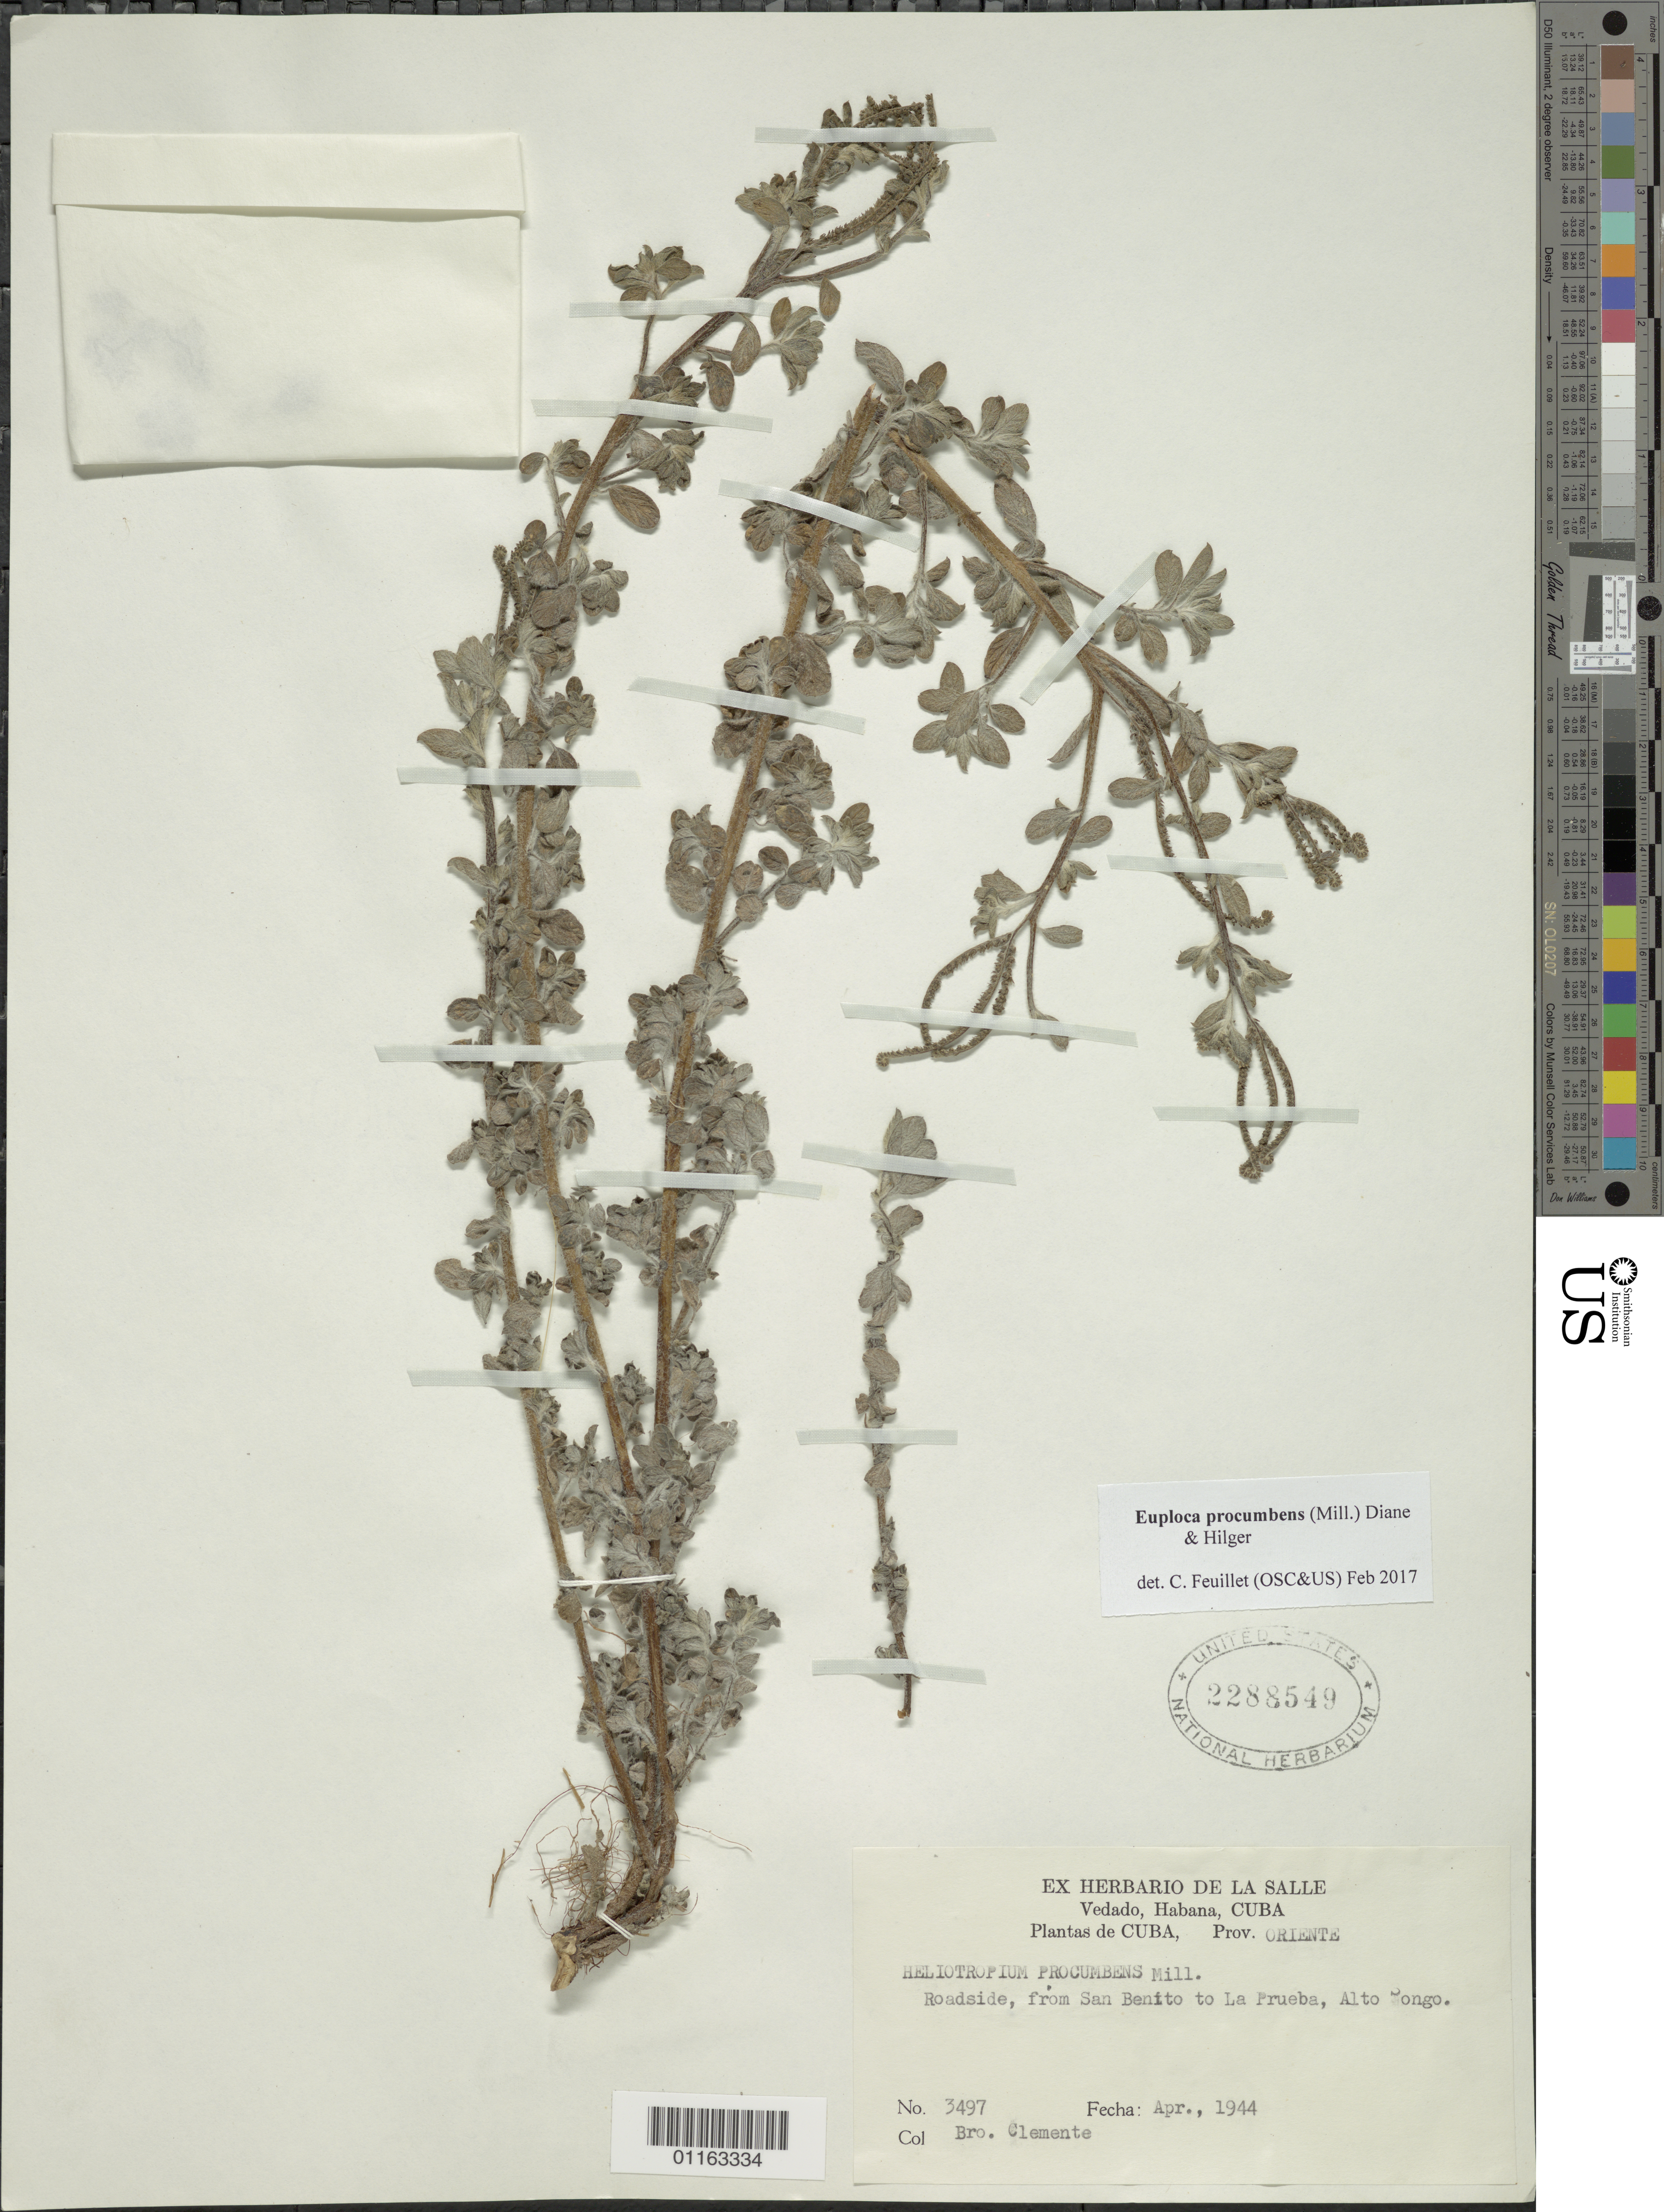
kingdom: Plantae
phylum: Tracheophyta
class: Magnoliopsida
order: Boraginales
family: Heliotropiaceae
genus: Euploca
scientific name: Euploca procumbens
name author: (Mill.) Diane & Hilger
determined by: Feuillet, C.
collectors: Bro. Clemente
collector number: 3497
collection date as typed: Apr 1944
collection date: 1944-04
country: Cuba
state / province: Oriente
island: Cuba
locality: San Benito to La Prueba, Alto Congo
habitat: Roadside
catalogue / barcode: US 2288549